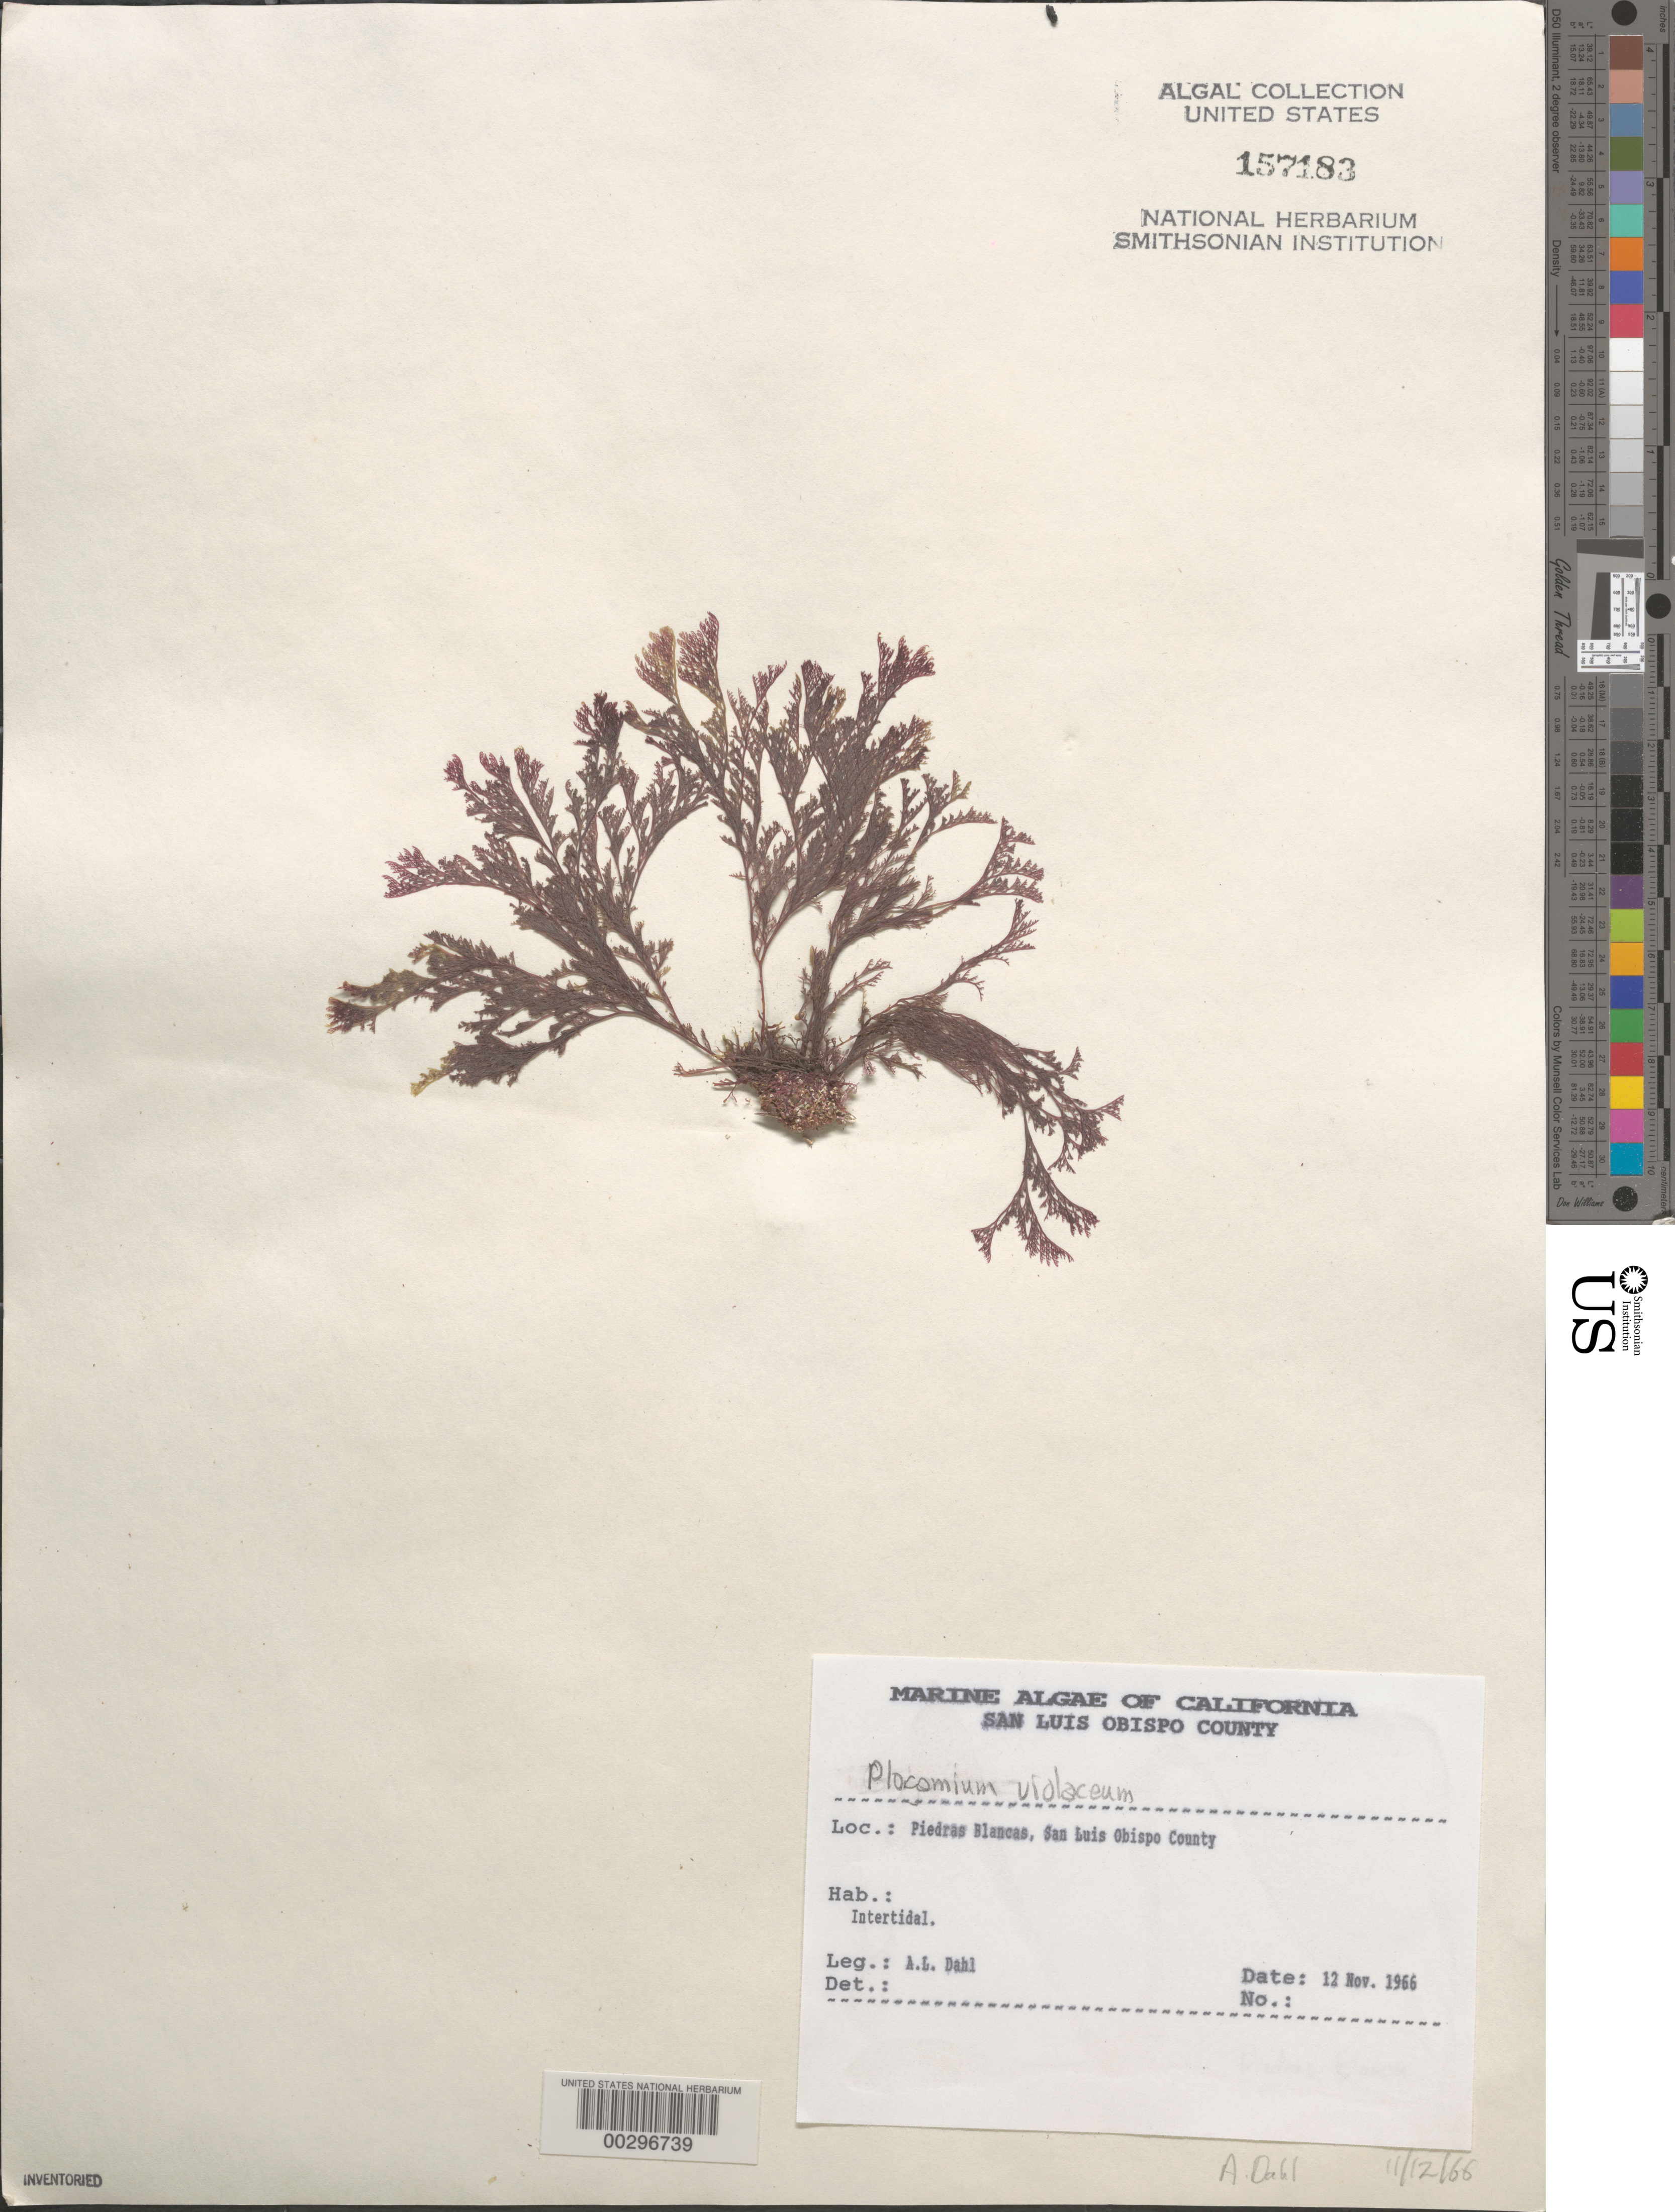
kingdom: Plantae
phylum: Rhodophyta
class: Florideophyceae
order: Plocamiales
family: Plocamiaceae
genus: Plocamium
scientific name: Plocamium violaceum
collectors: A. Dahl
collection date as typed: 12 Nov 1966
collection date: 1966-11-12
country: United States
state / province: California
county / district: San Luis Obispo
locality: Piedras Blancas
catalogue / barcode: US 157183